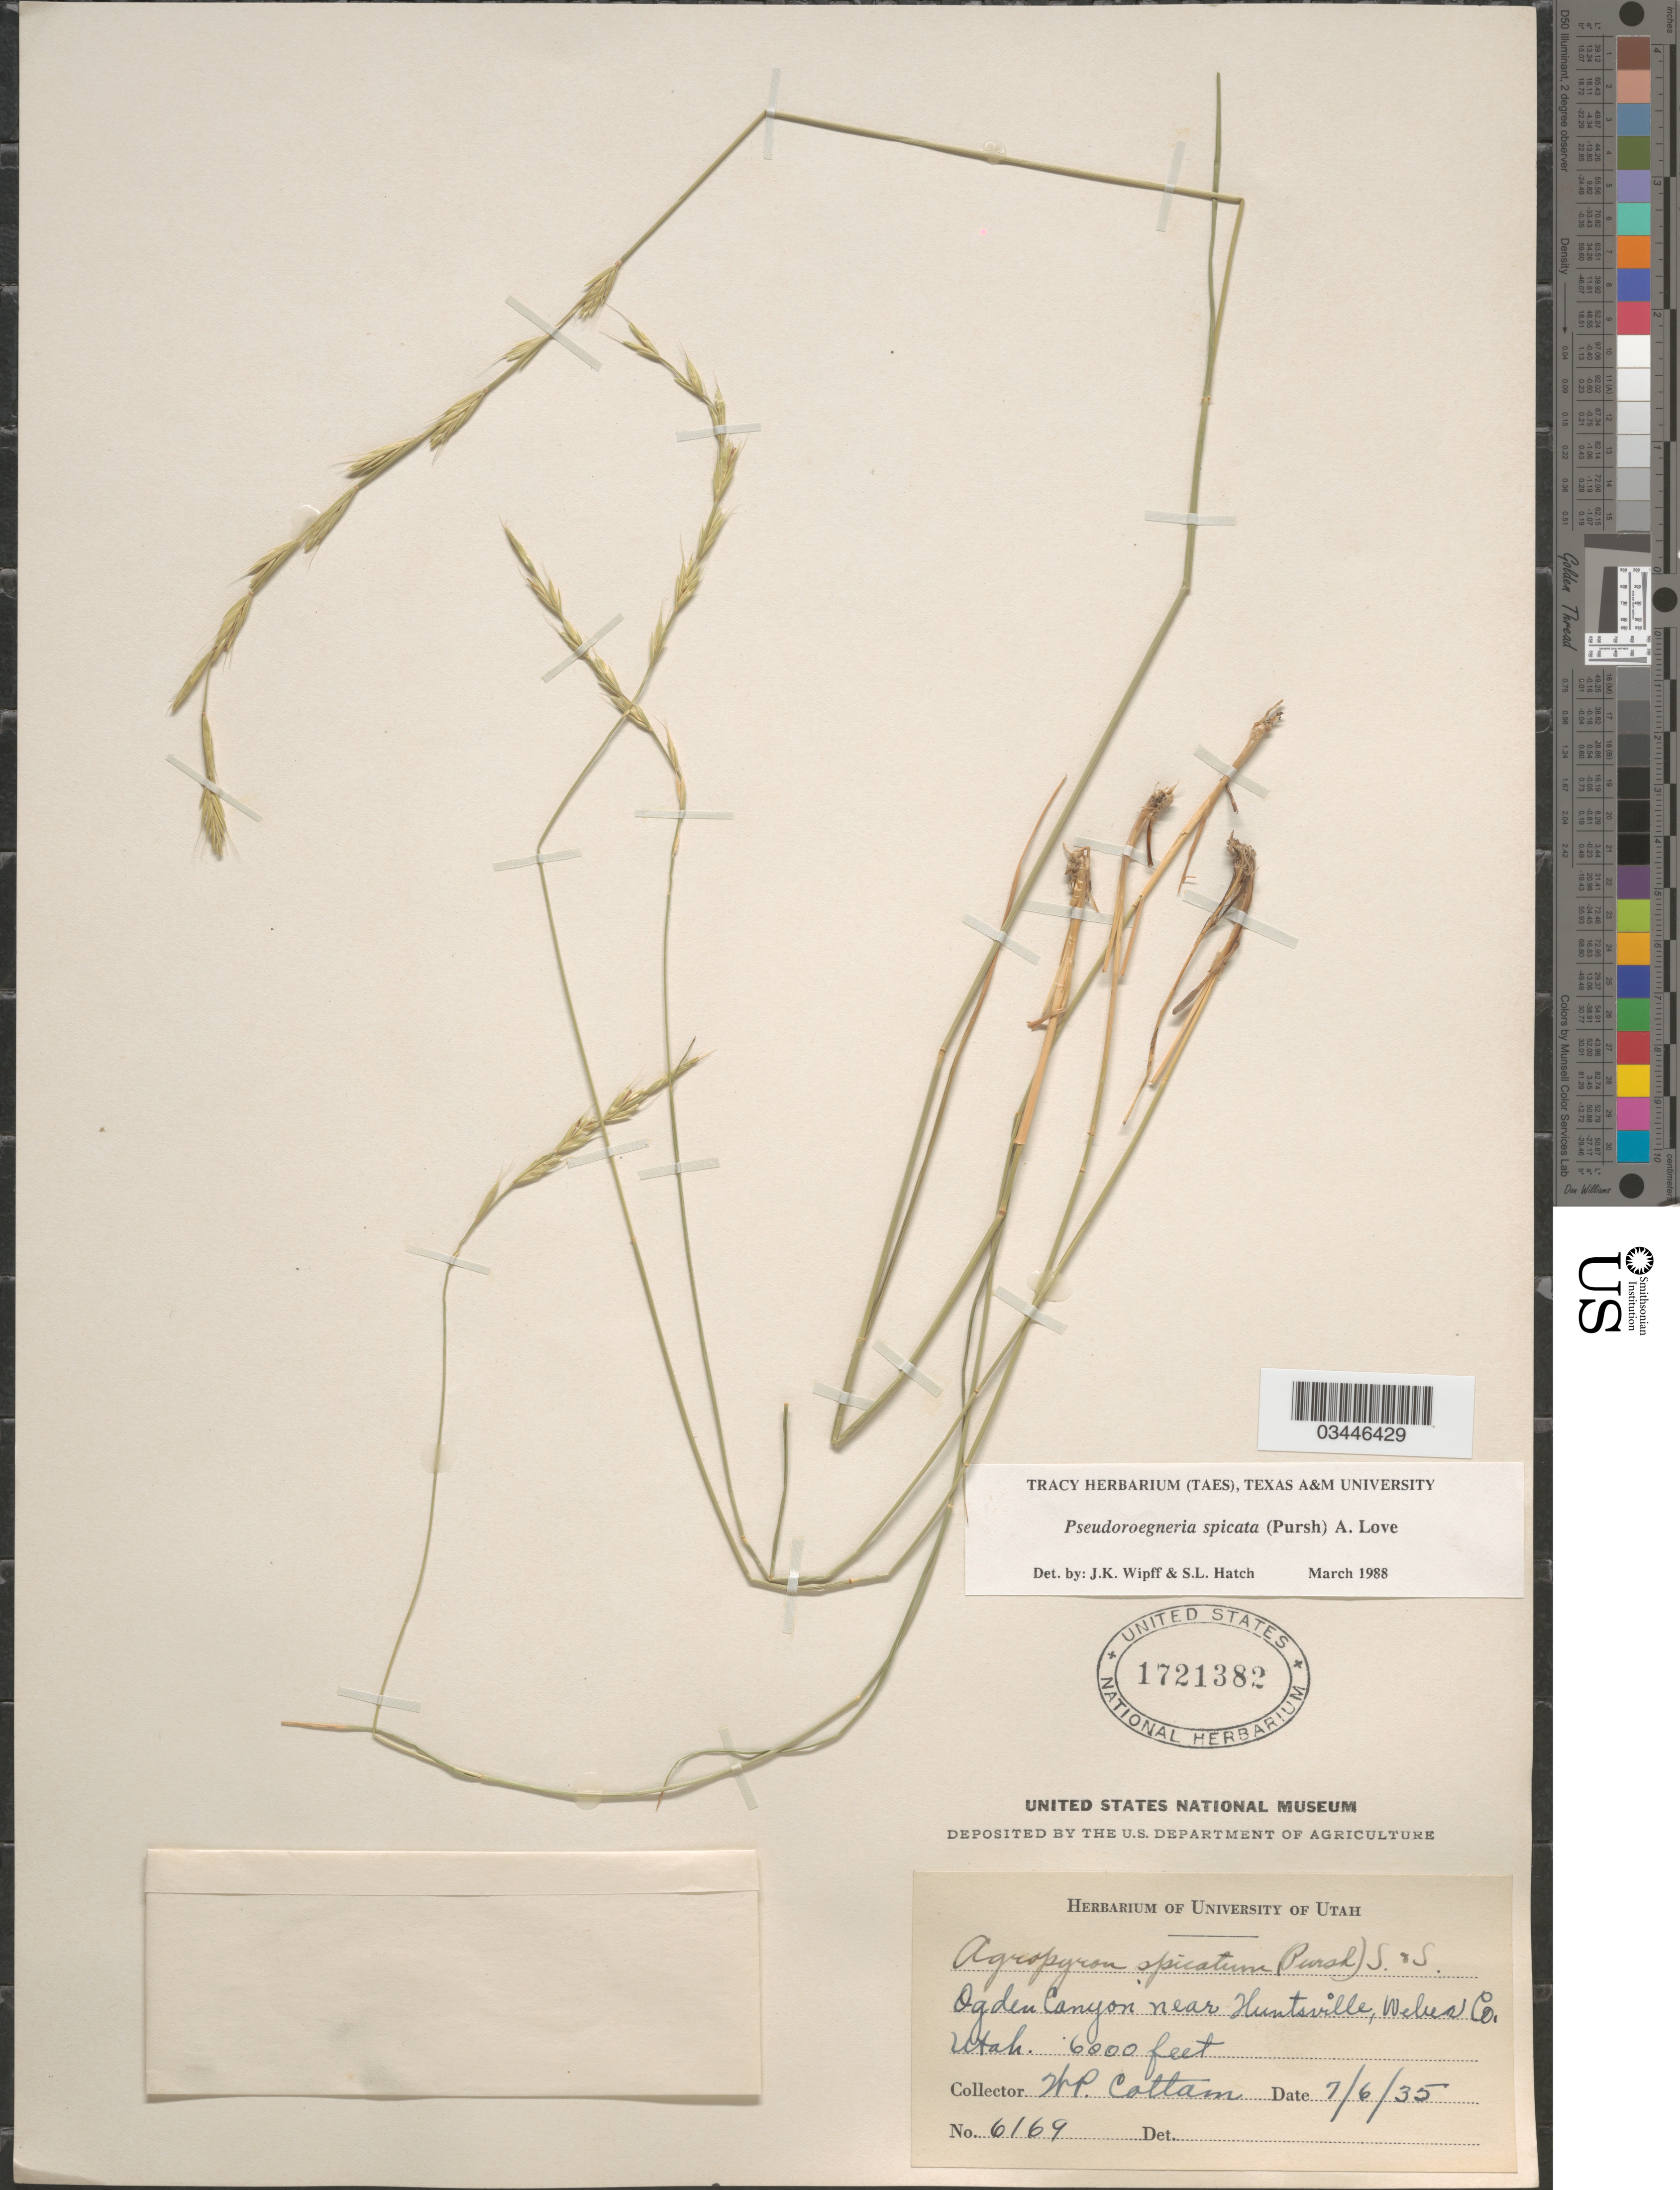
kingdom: Plantae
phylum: Tracheophyta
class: Liliopsida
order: Poales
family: Poaceae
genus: Pseudoroegneria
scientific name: Pseudoroegneria spicata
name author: (Pursh) Á. Löve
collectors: W. Cottam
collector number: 6169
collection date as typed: Transcribed d/m/y: 6/7/35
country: United States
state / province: Utah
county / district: Weber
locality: Ogden Canyon near Huntsville.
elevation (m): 1829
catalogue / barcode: US 1721382